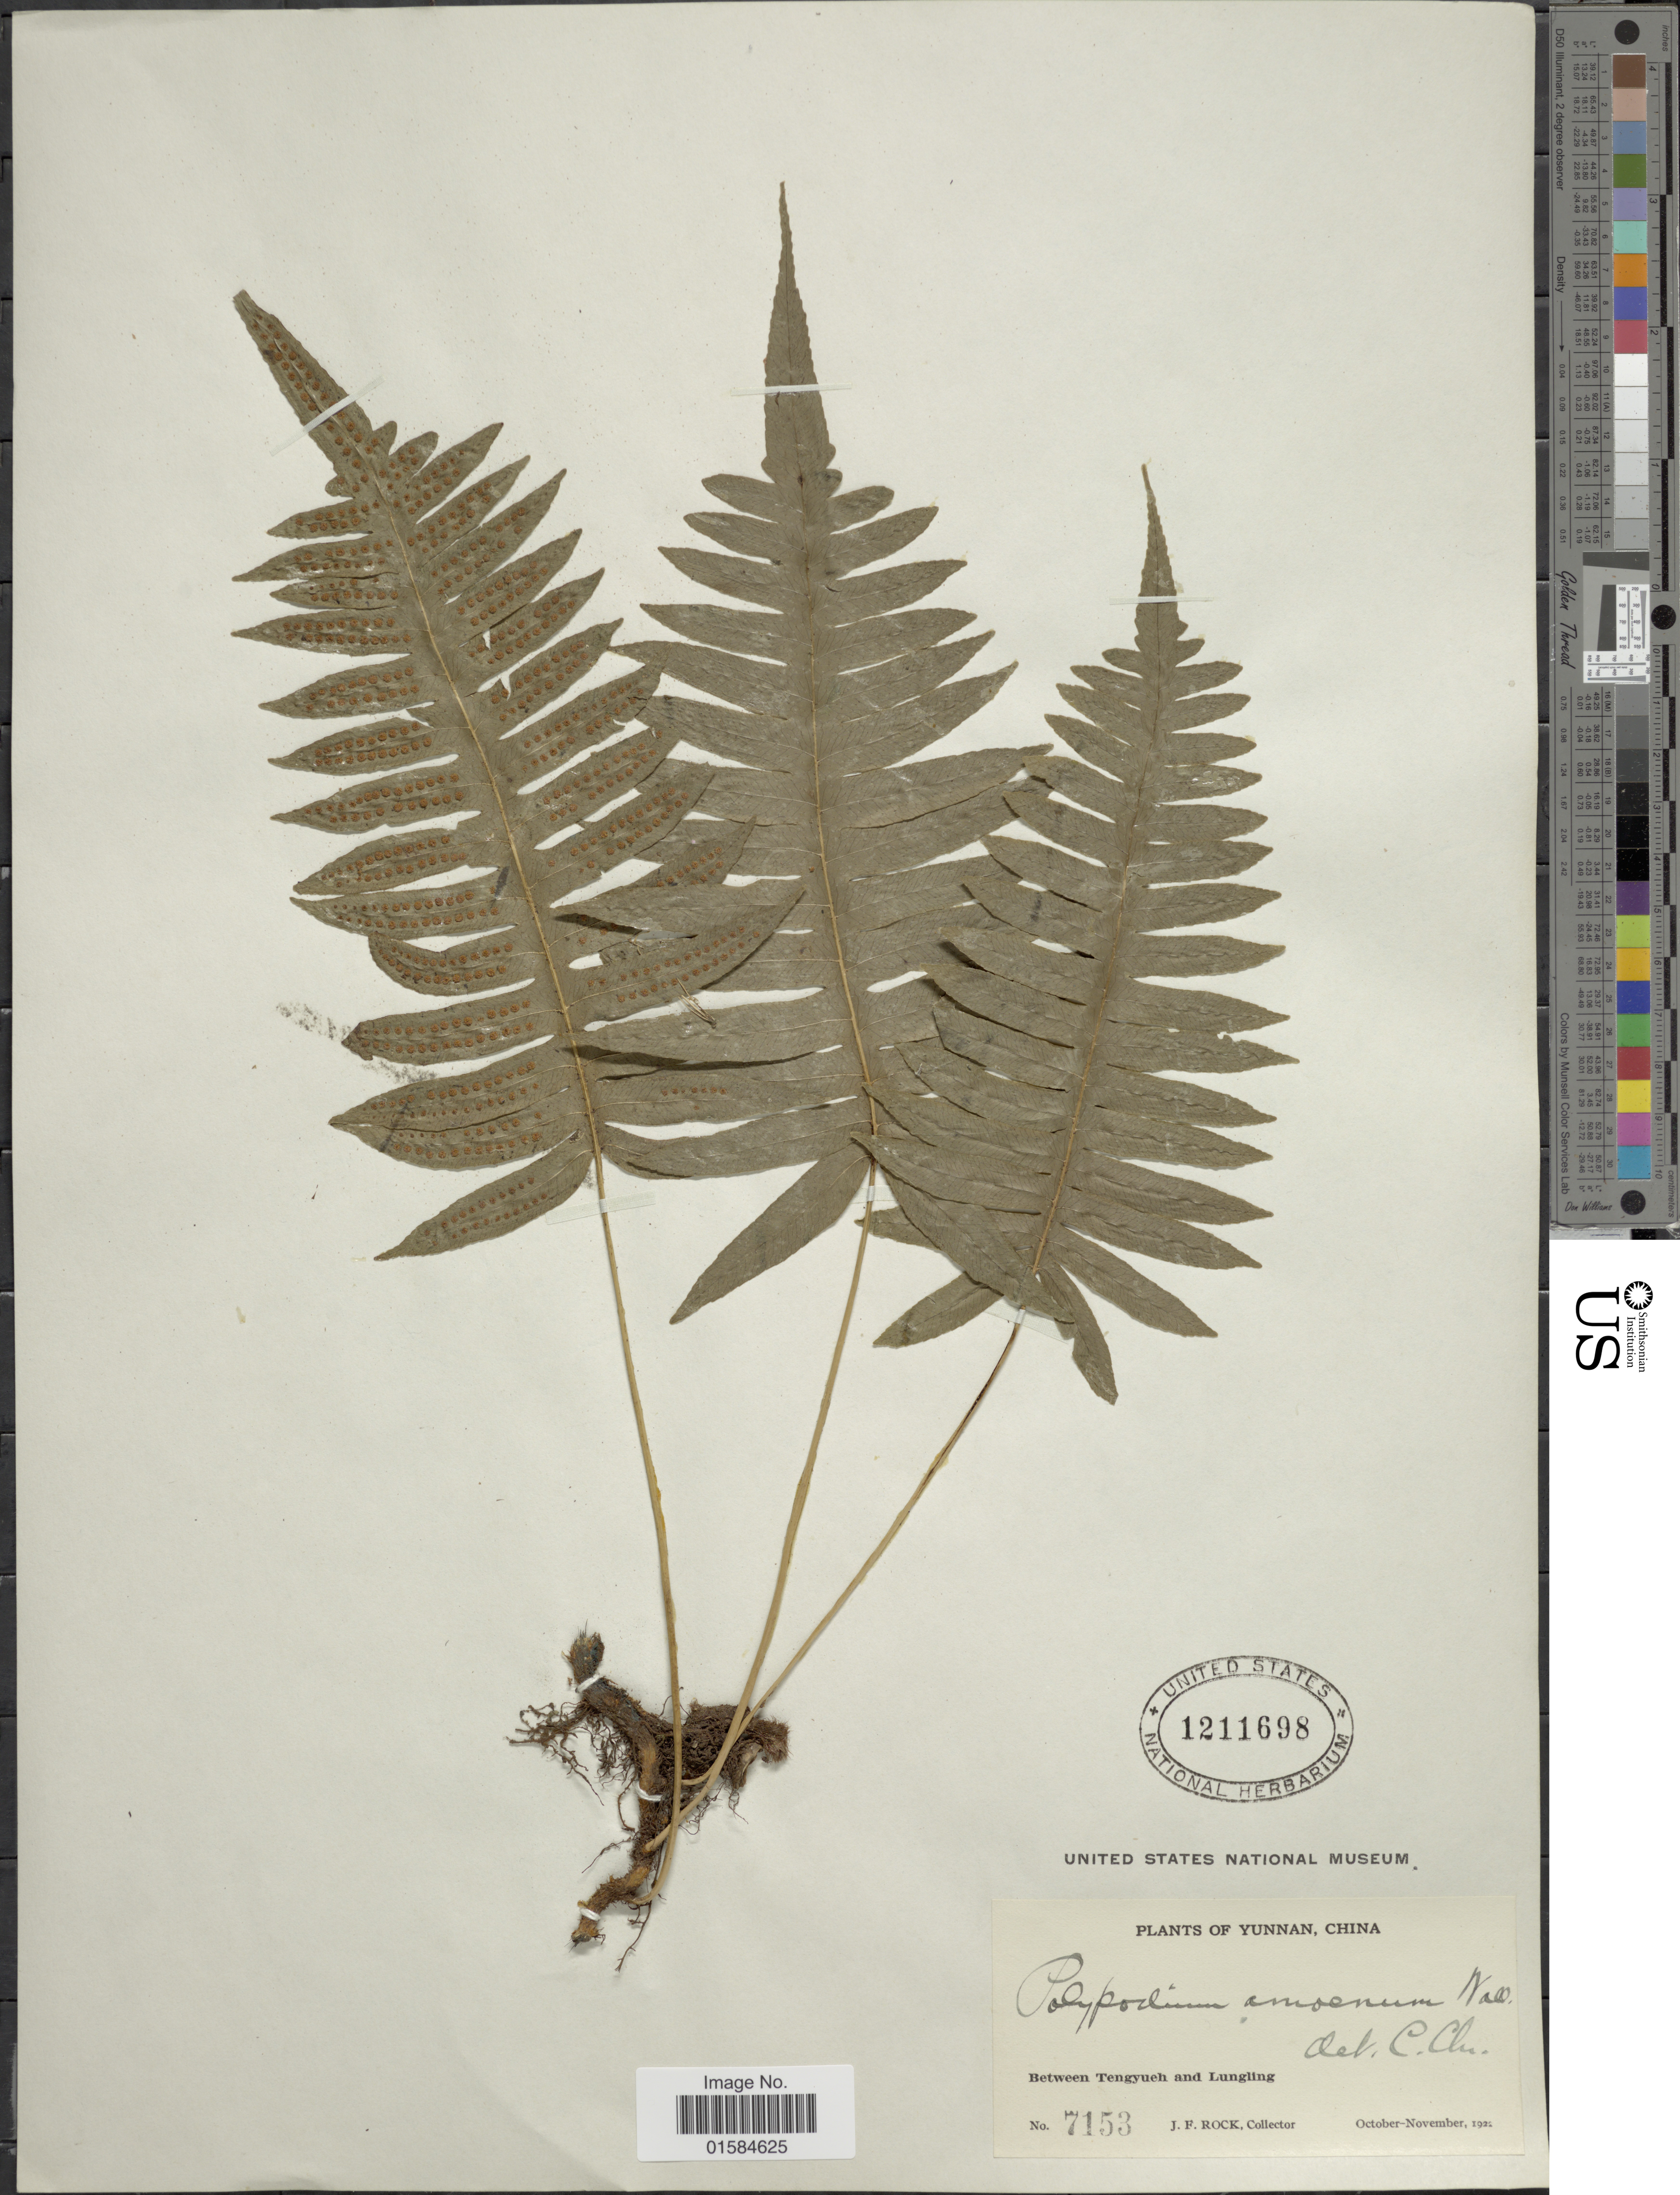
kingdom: Plantae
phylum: Tracheophyta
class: Polypodiopsida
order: Polypodiales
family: Polypodiaceae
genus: Goniophlebium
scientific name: Goniophlebium amoenum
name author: (Wall. ex Mett.) J. Sm.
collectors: J. Rock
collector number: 7153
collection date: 1922-10/1922-11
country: China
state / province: Yunnan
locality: Between Tengyueh and Lungling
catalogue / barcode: US 1211698